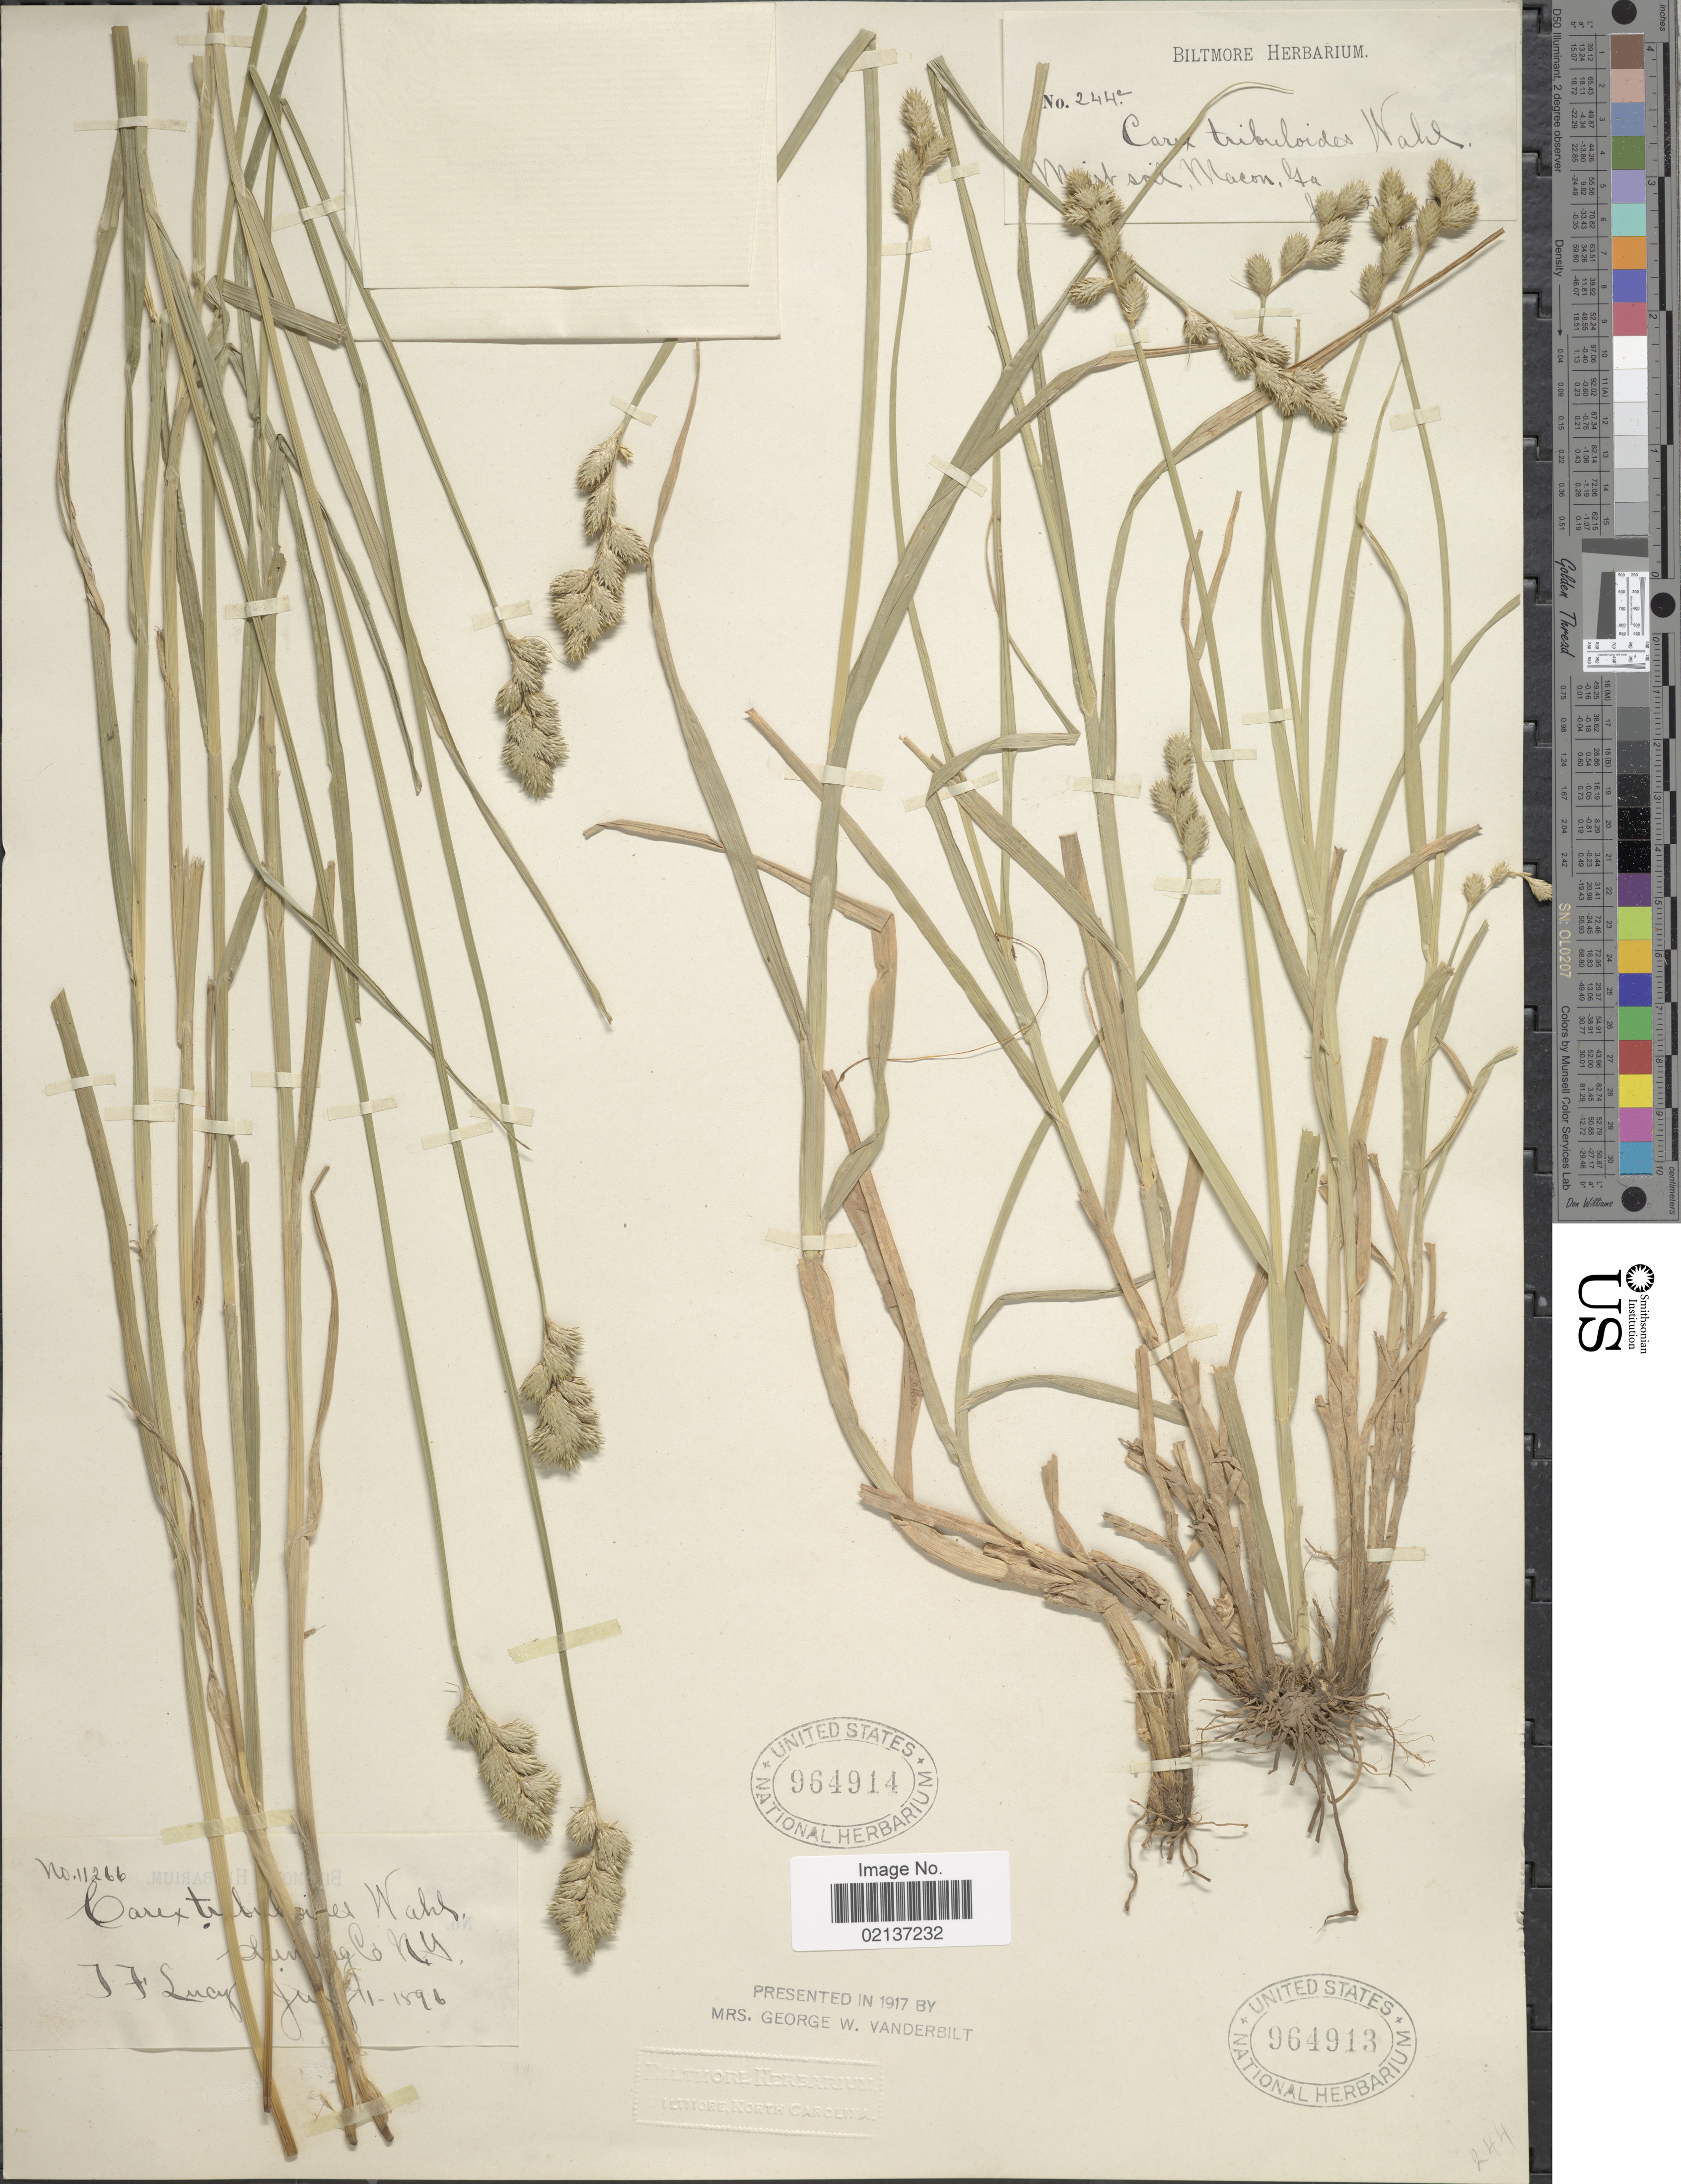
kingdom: Plantae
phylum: Tracheophyta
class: Liliopsida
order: Poales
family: Cyperaceae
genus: Carex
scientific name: Carex tribuloides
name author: Wahlenb.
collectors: T. Lucy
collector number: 11266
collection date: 1896-07-11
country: United States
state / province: New York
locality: Chemung [interpreted] Co.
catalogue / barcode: US 964914-2